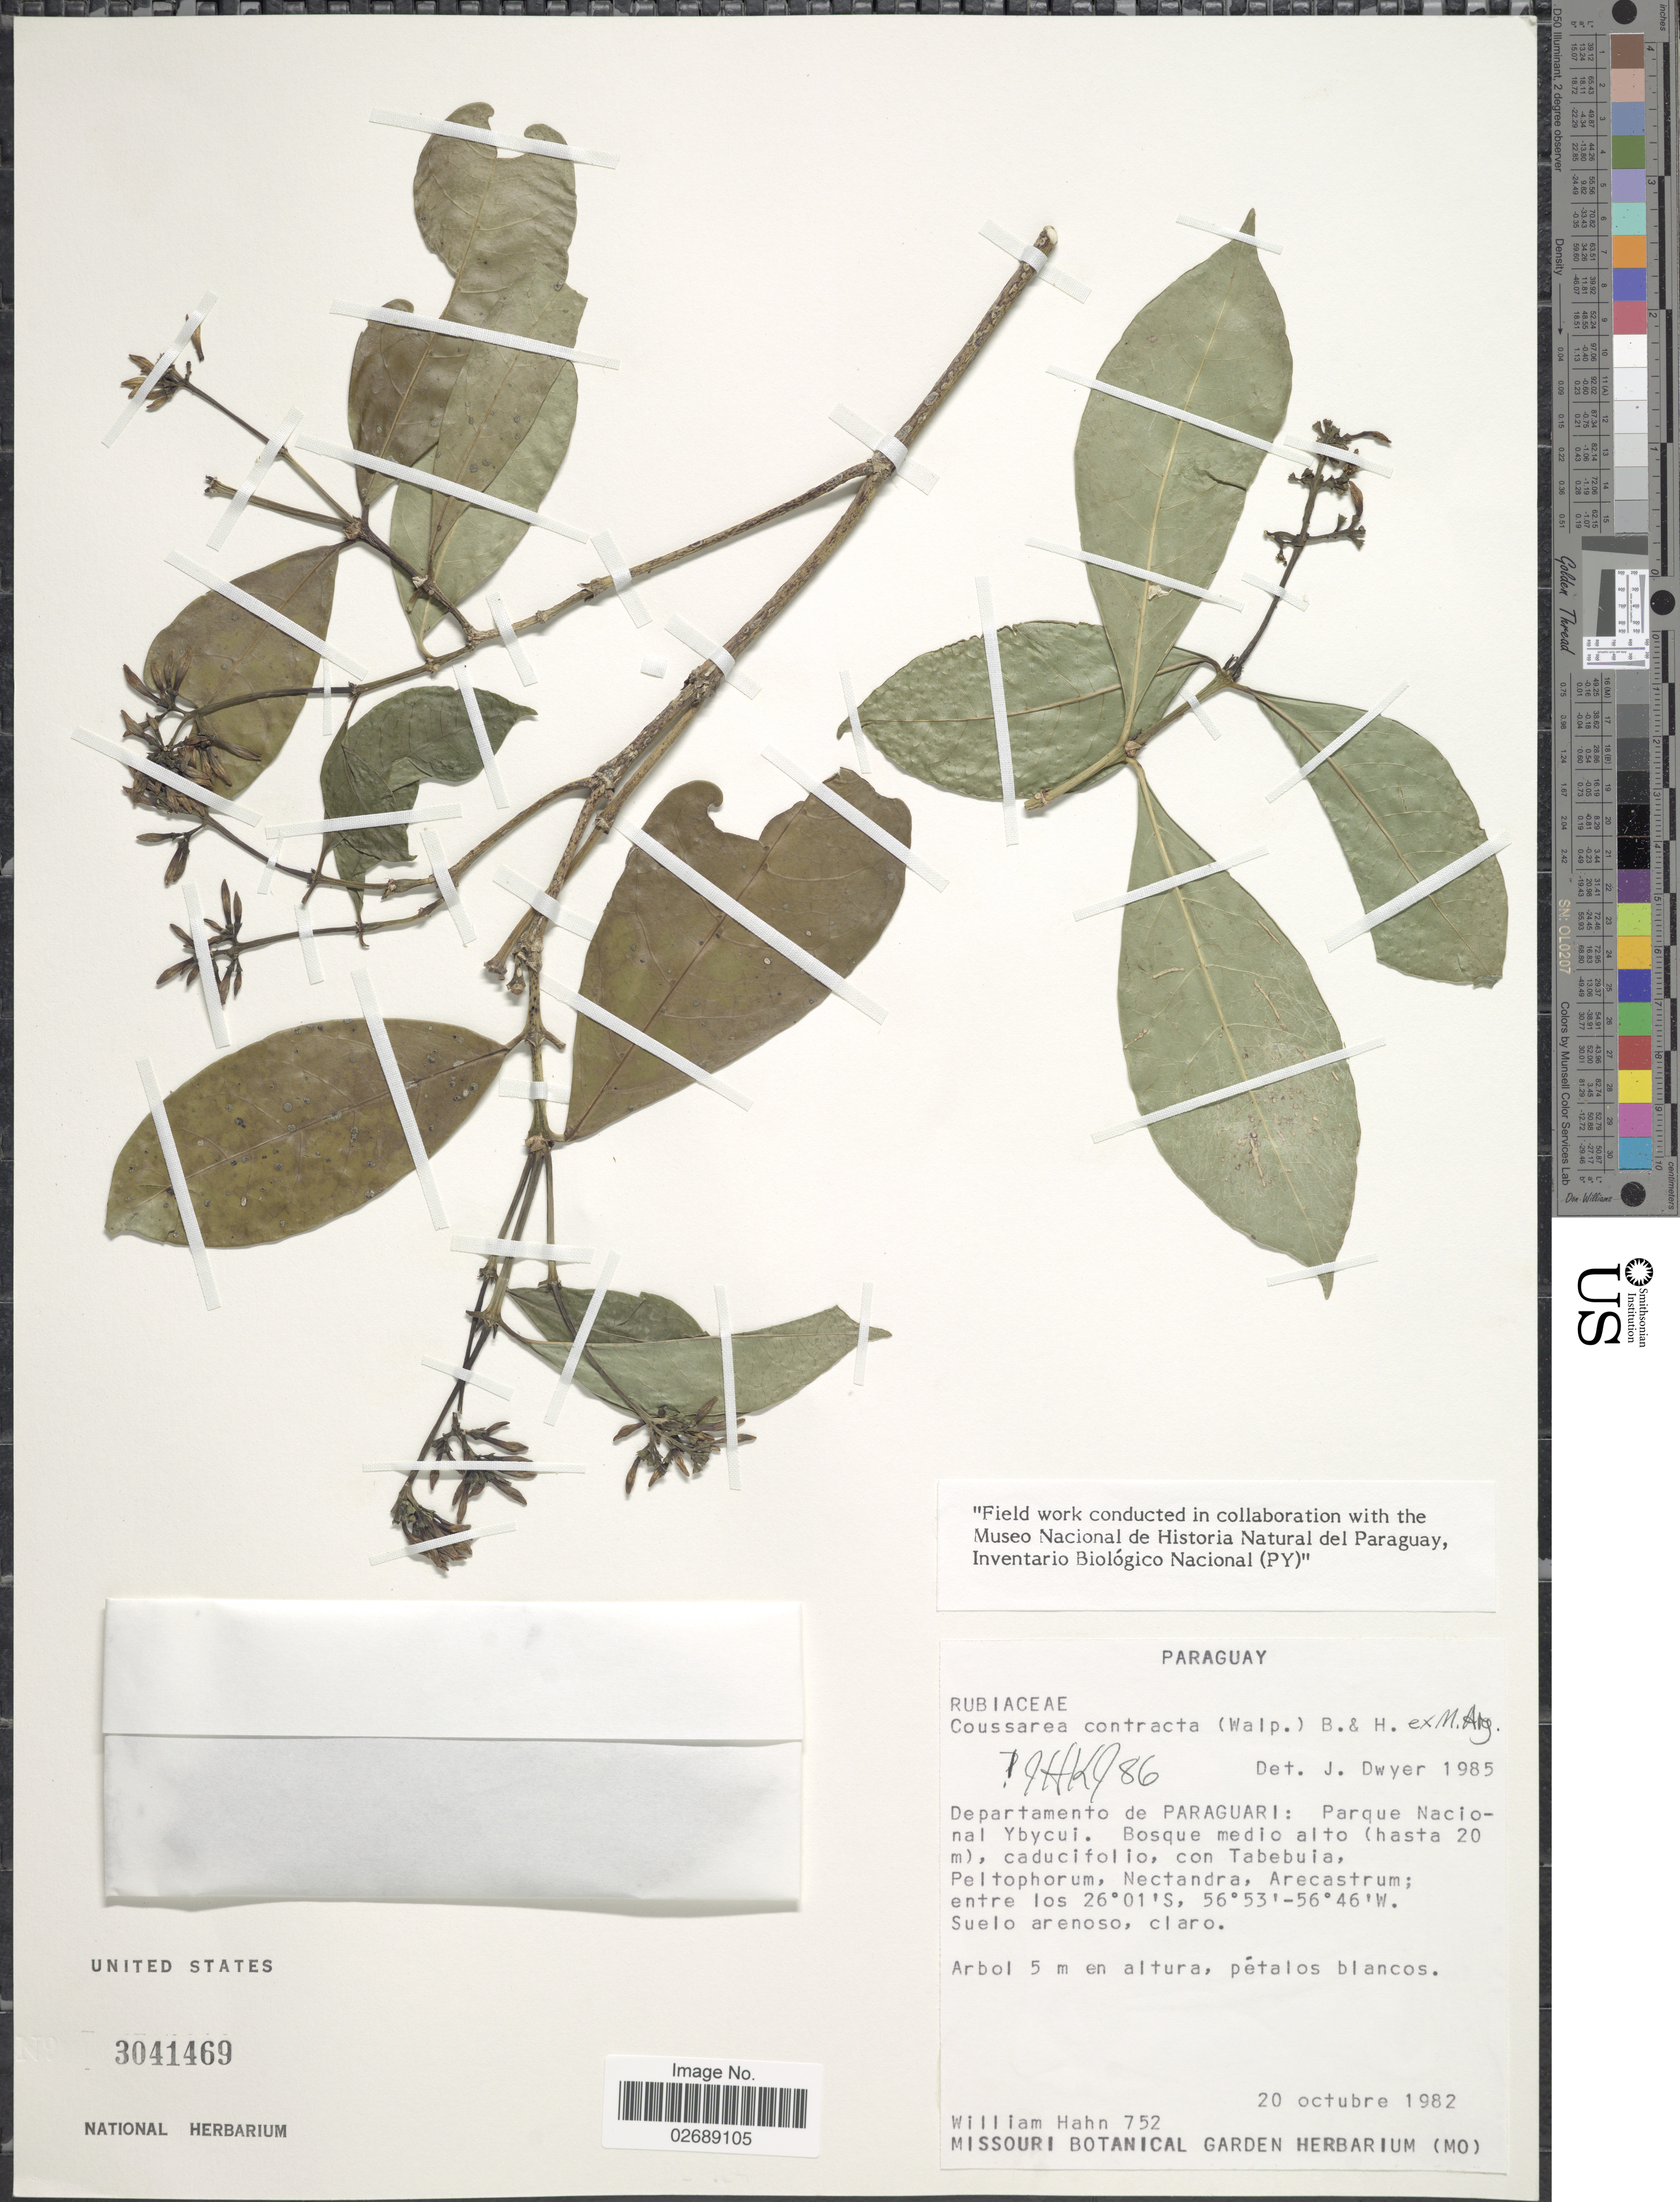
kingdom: Plantae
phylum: Tracheophyta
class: Magnoliopsida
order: Gentianales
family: Rubiaceae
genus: Coussarea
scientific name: Coussarea contracta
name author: (Walp.) Benth. & Hook. f. ex Müll. Arg.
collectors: W. Hahn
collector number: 752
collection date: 1982-10-20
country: Paraguay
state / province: Paraguari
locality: Parque Nacional Ybucui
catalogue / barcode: US 3041469